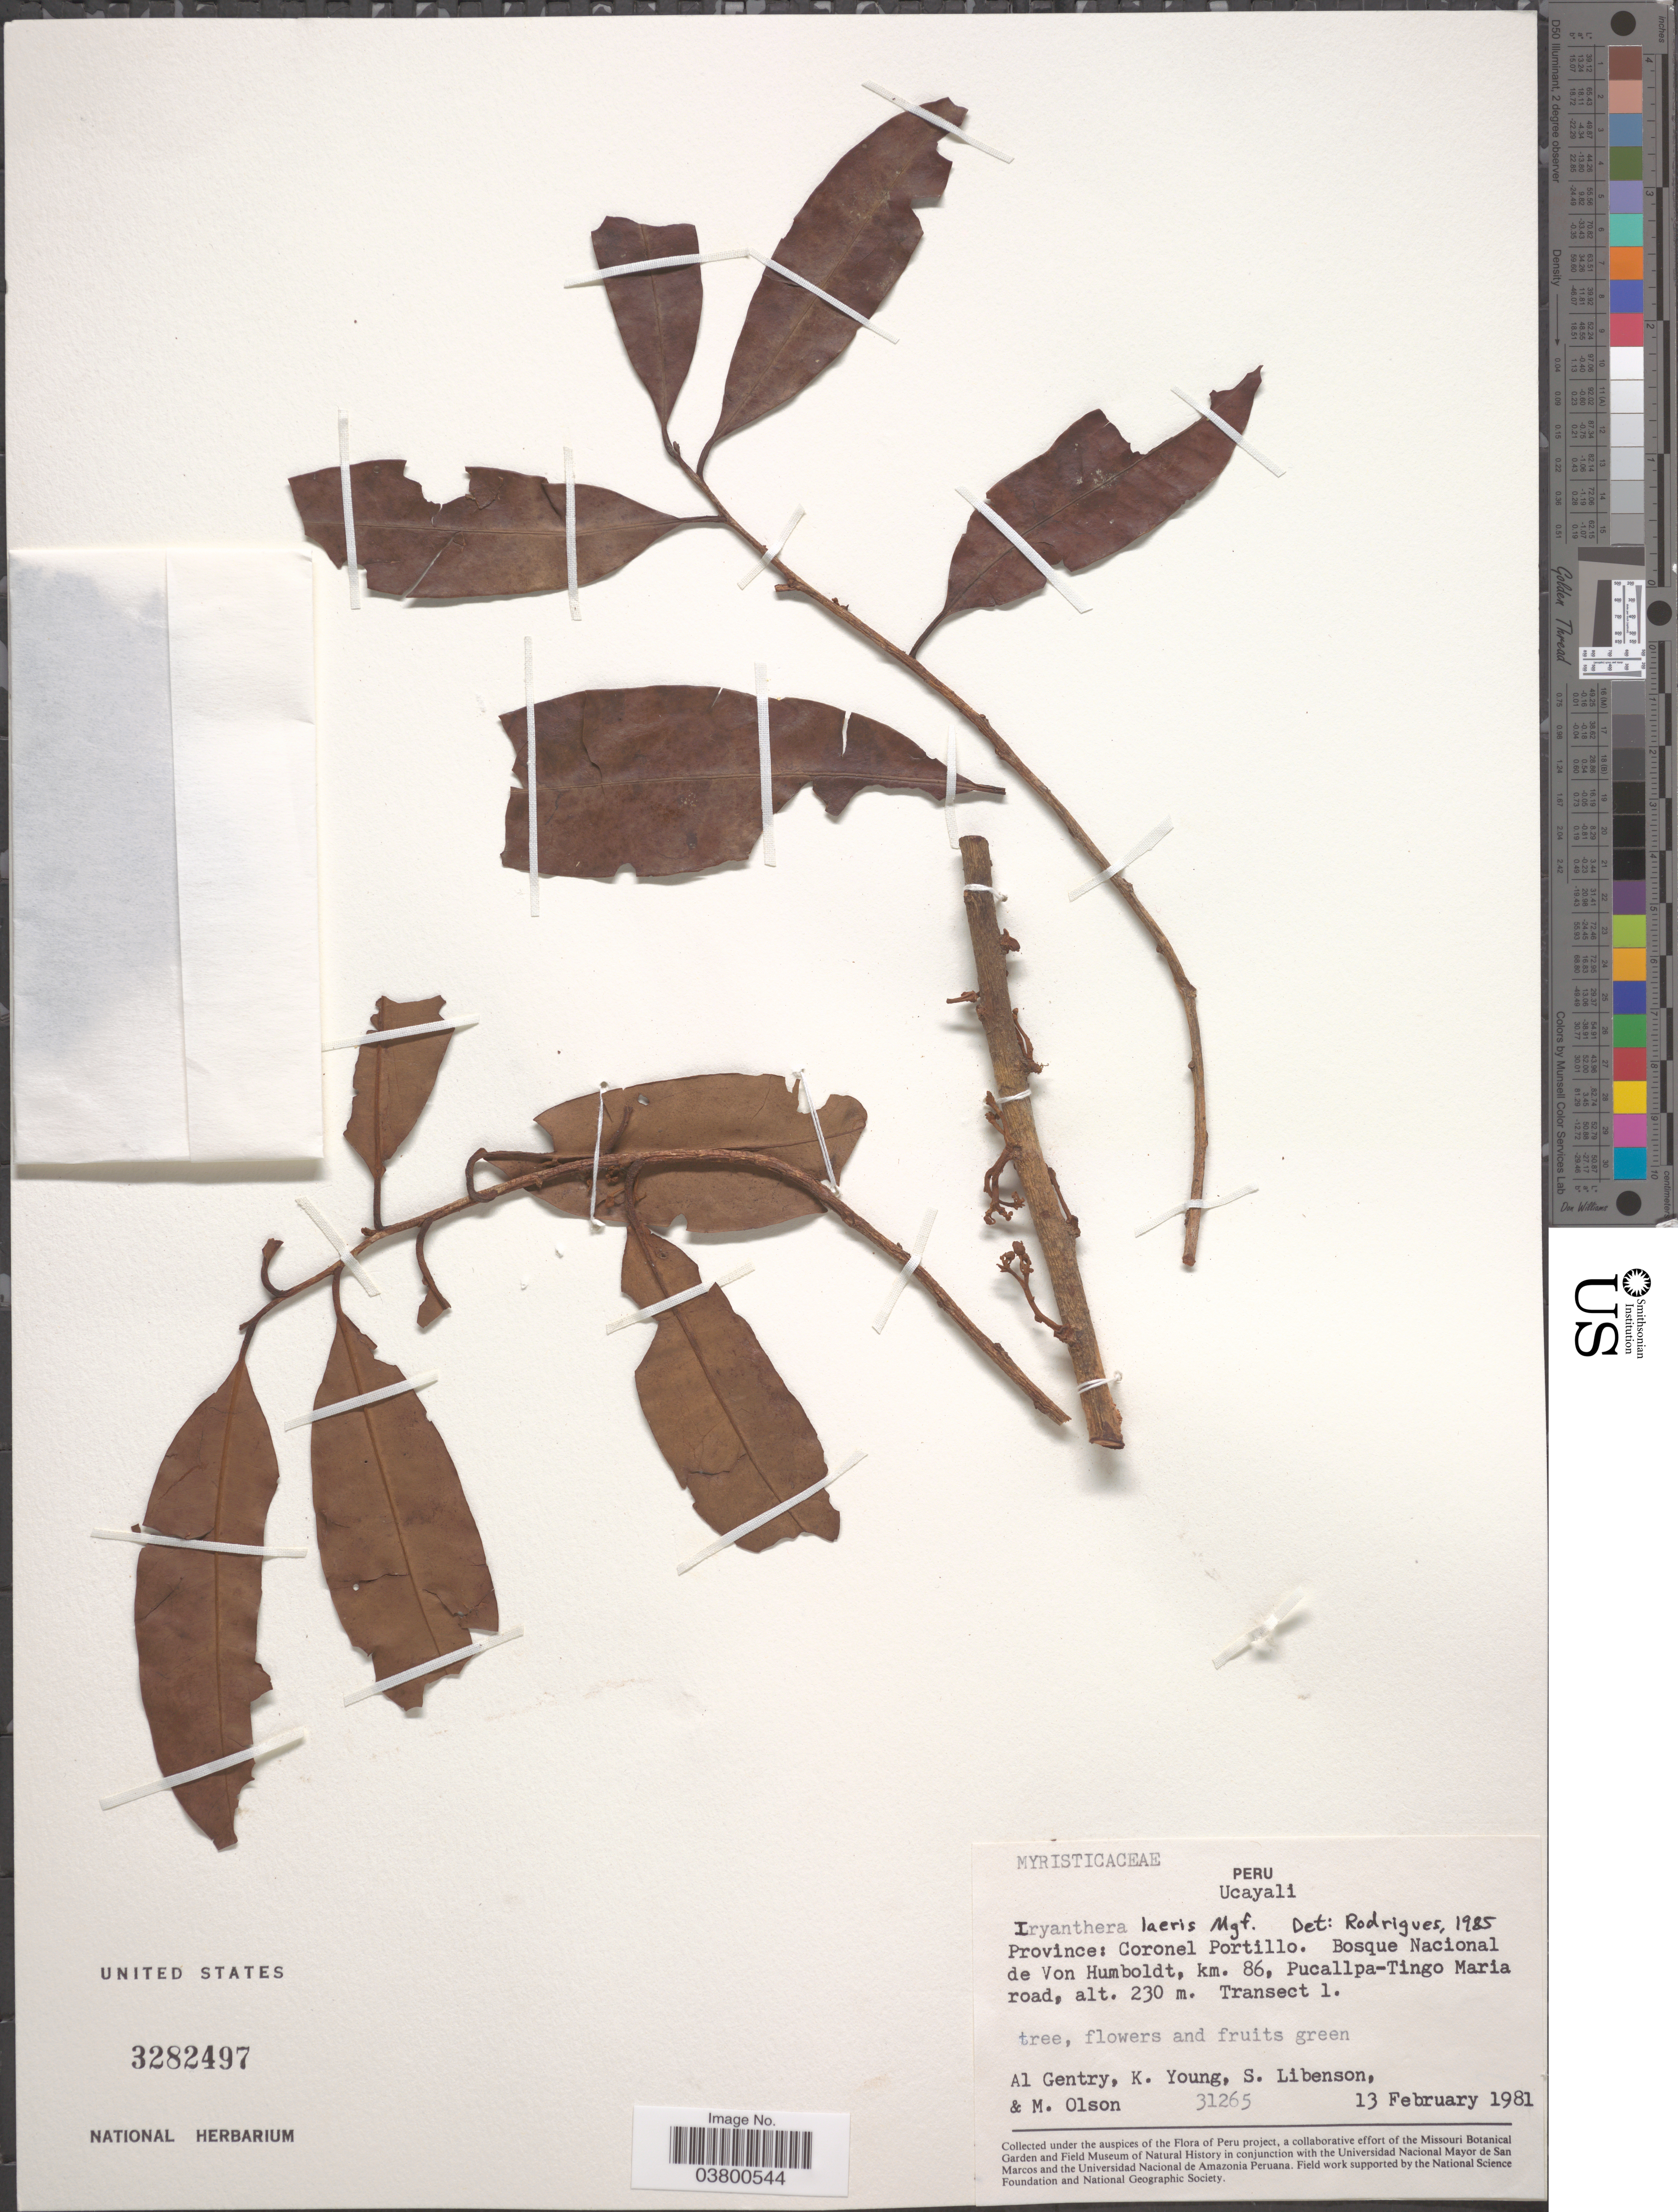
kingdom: Plantae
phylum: Tracheophyta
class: Magnoliopsida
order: Magnoliales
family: Myristicaceae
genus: Iryanthera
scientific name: Iryanthera laevis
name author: Markgr.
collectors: A. H. Gentry, K. Young, S. Libenson & M. Olson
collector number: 31265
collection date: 1981-02-13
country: Peru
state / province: Ucayali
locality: Province: Coronel Portillo. Bosque Nacional de Von Humboldt, km. 86, Pucallpa-Tingo Maria road. Transect 1.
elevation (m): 230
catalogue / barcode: US 3282497